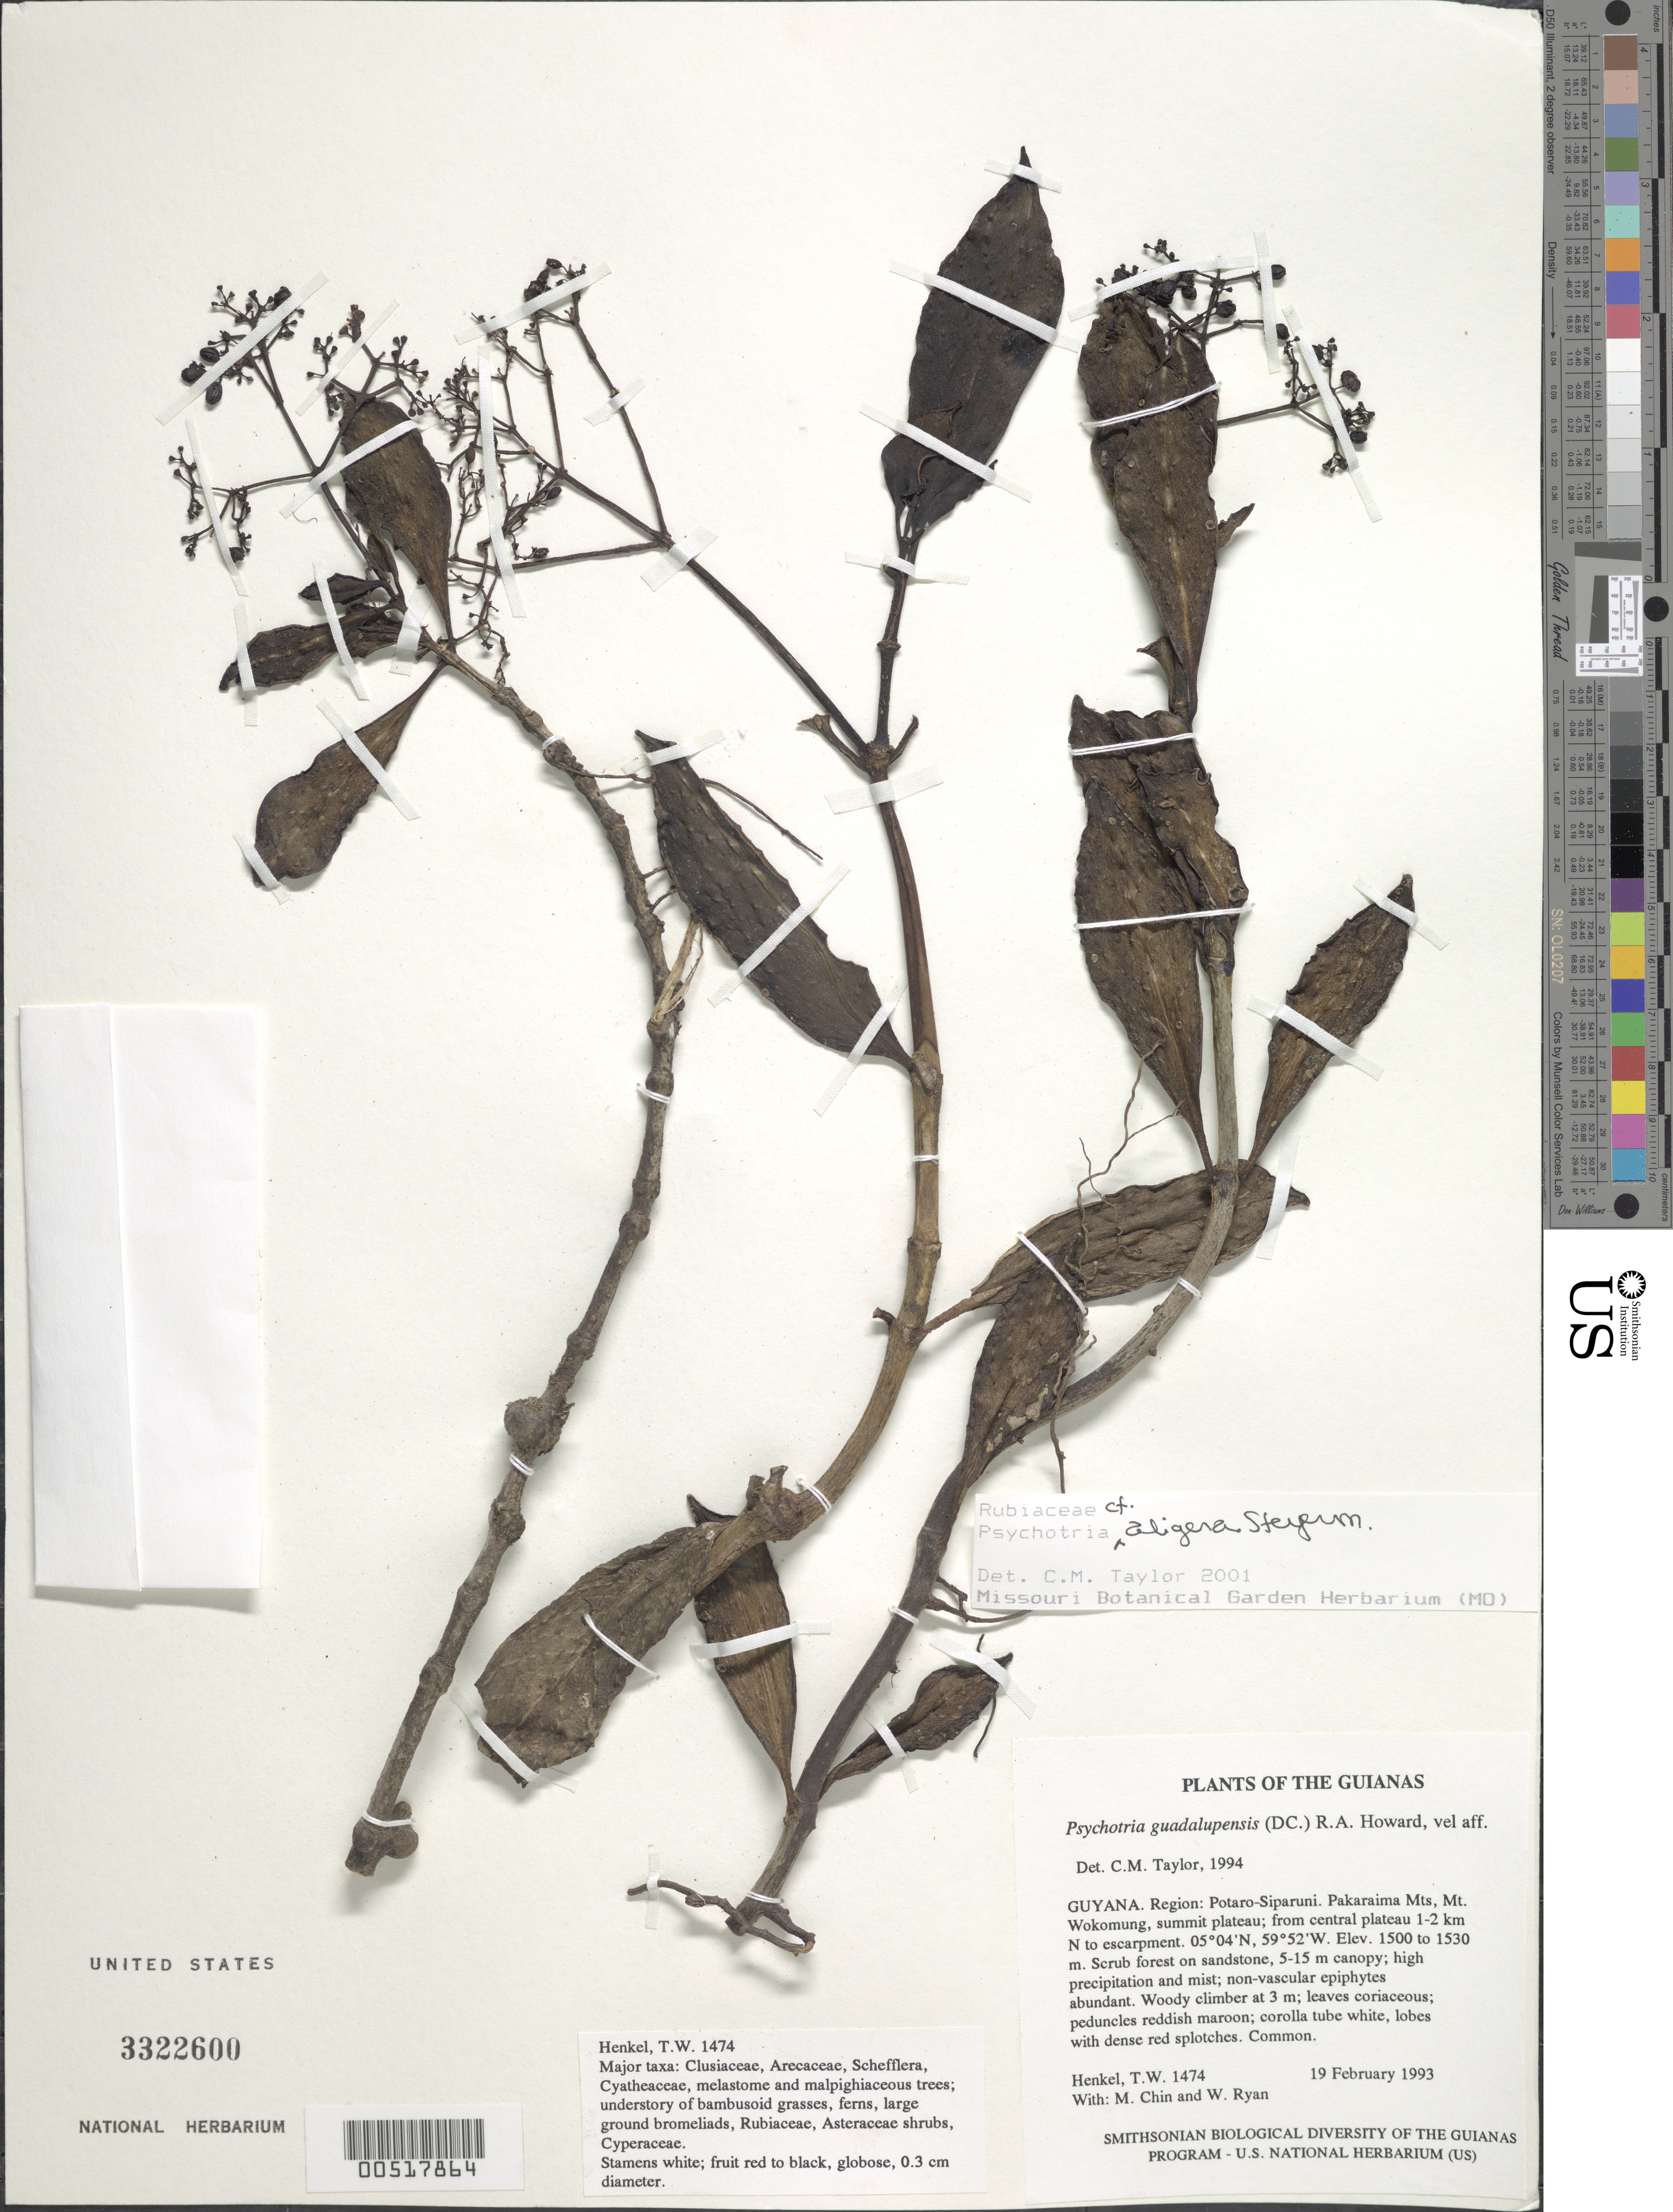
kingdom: Plantae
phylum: Tracheophyta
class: Magnoliopsida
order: Gentianales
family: Rubiaceae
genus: Psychotria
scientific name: Psychotria aligera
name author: Steyerm.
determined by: Taylor, Charlotte M.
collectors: T. Henkel, M. Chin & W. Ryan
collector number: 1474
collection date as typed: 19 February 1993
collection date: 1993-02-19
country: Guyana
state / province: Potaro-Siparuni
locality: Pakaraima Mts, Mt. Wokomung, summit plateau; from central plateau 1-2 km N to escarpment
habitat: Scrub forest on sandstone, 5-15 m canopy; high precipitation and mist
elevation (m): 1500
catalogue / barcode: US 3322600